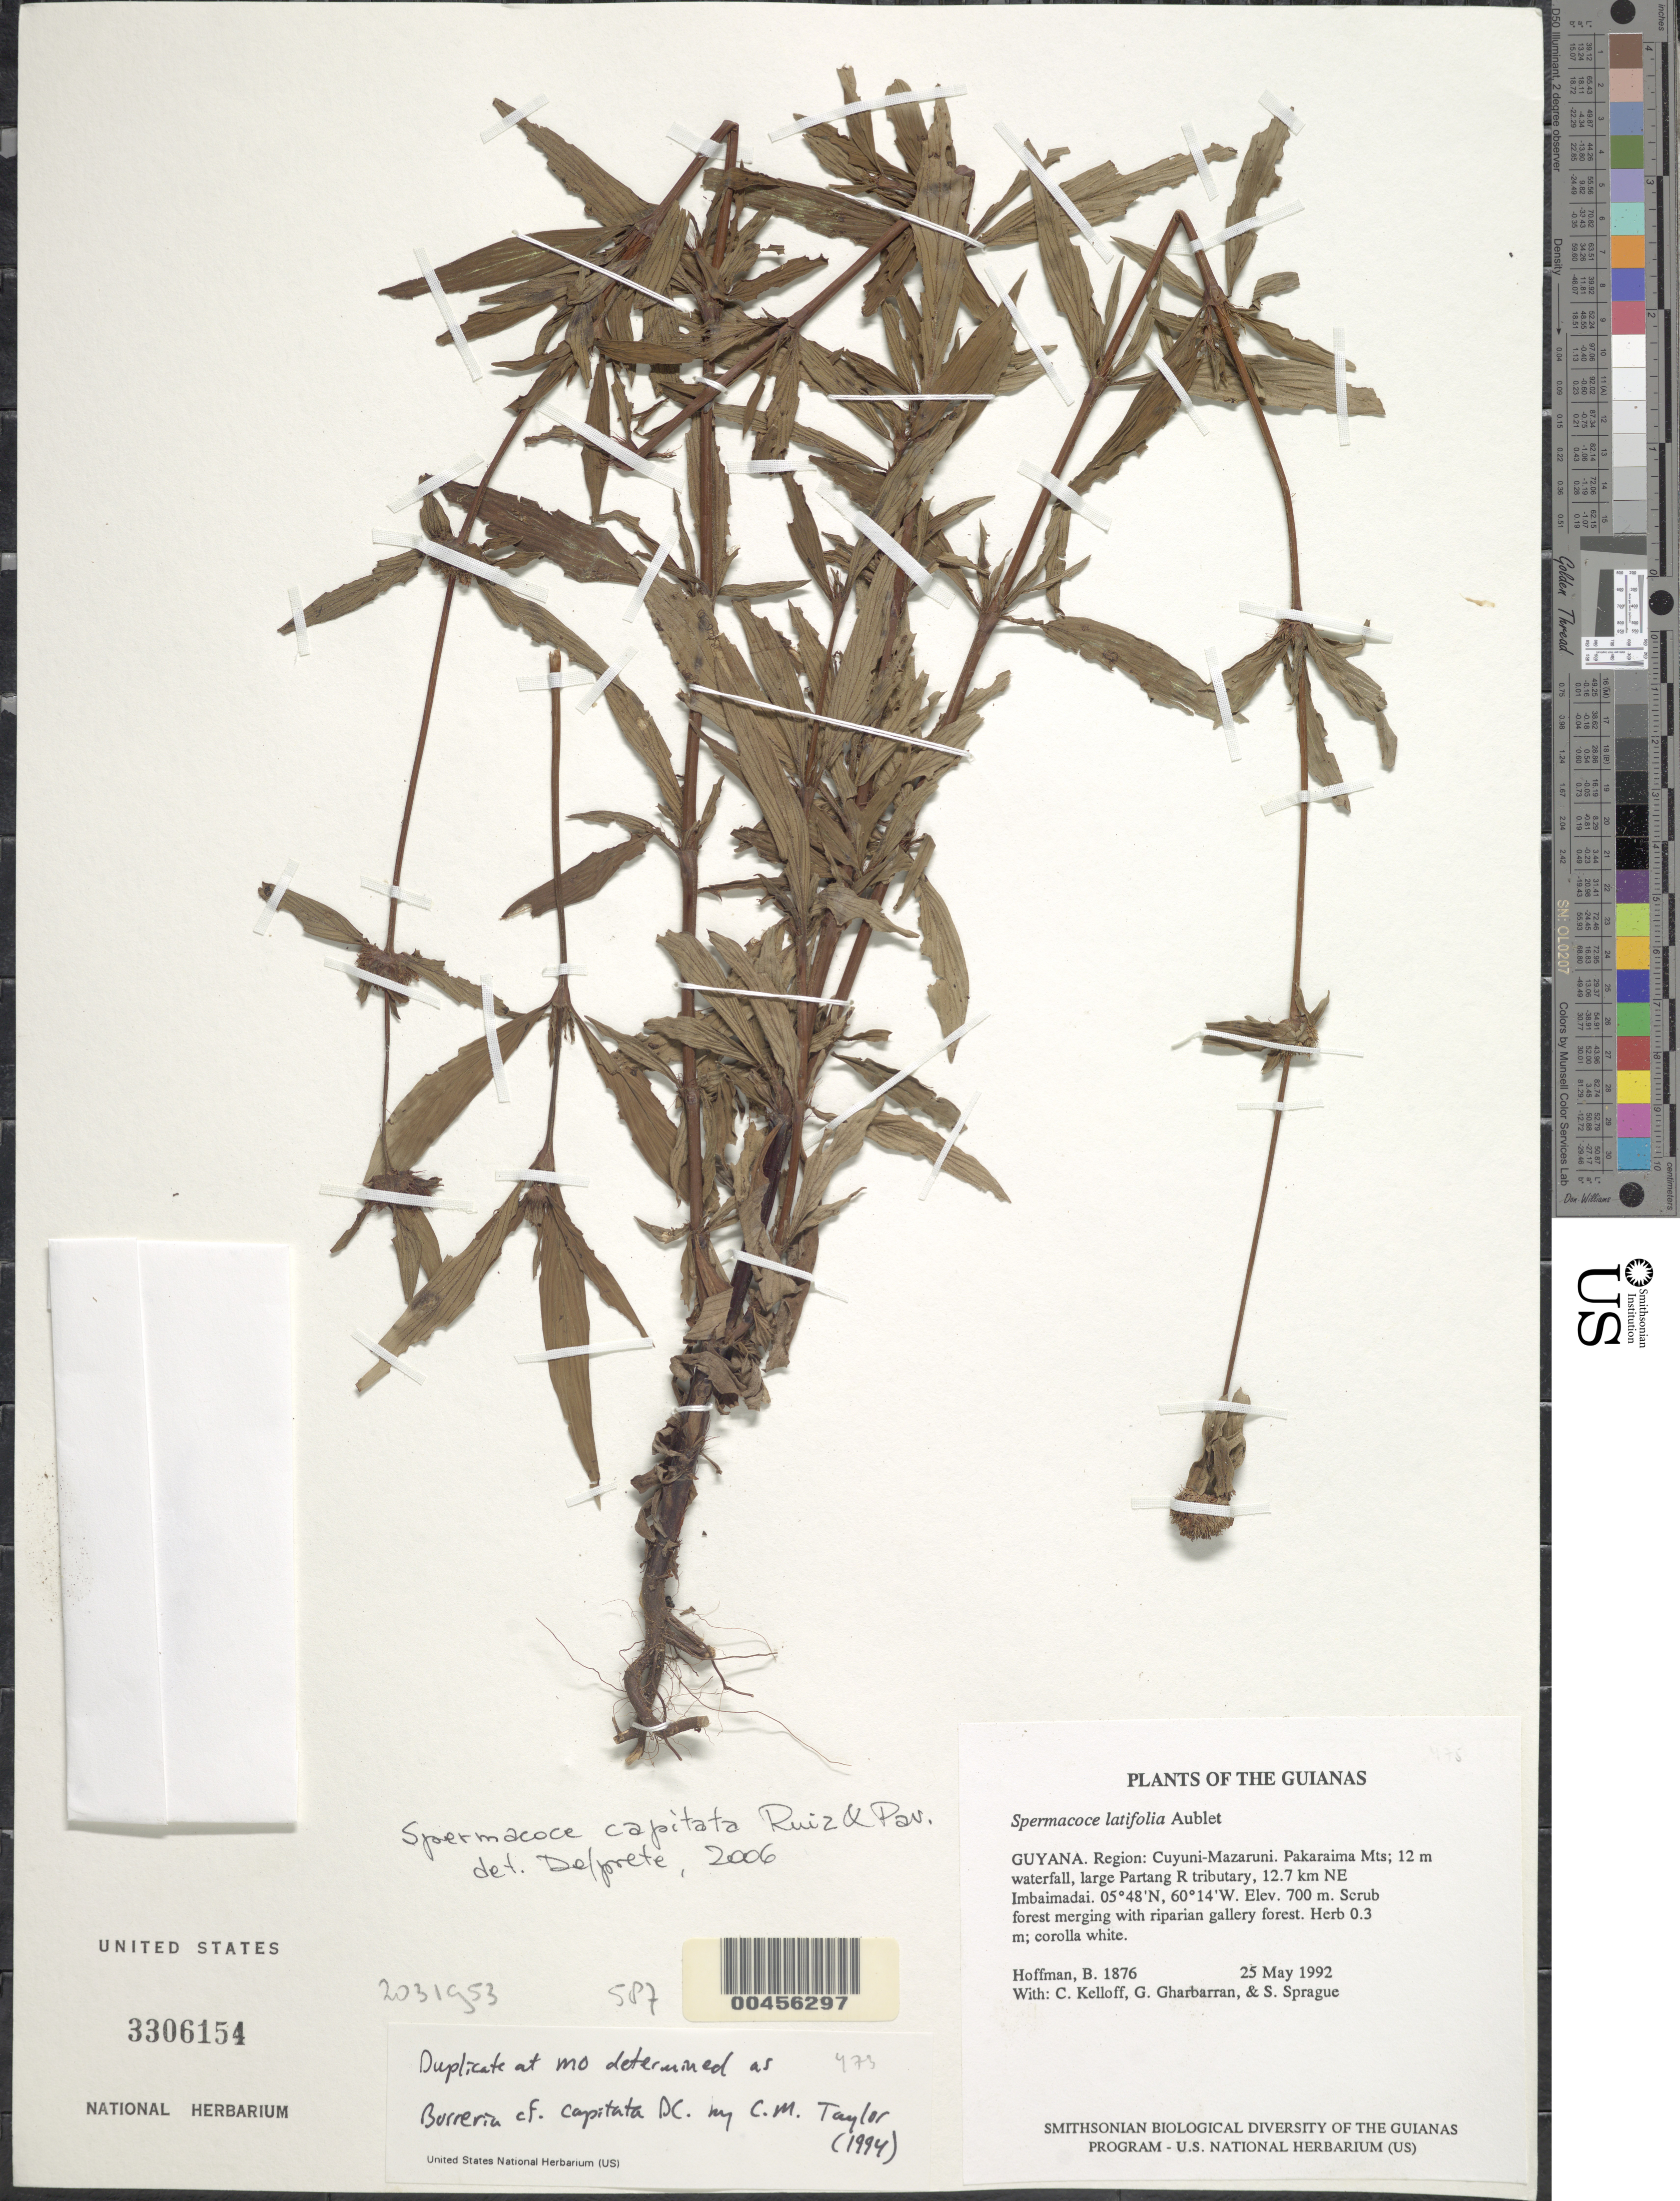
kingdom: Plantae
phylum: Tracheophyta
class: Magnoliopsida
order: Gentianales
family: Rubiaceae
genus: Spermacoce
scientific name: Spermacoce capitata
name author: Ruiz & Pav.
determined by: Delprete, P. G., Herb. de Guyane Cay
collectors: B. Hoffman, C. L. Kelloff, G. Gharbarran & S. Sprague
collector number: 1876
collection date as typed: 25 May 1992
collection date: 1992-05-25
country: Guyana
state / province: Cuyuni-Mazaruni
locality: Pakaraima Mts; 12 m waterfall, large Partang River tributary, 12.7 km NE of Imbaimadai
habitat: Scrub forest merging with riparian gallery forest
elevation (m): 700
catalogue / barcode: US 3306154